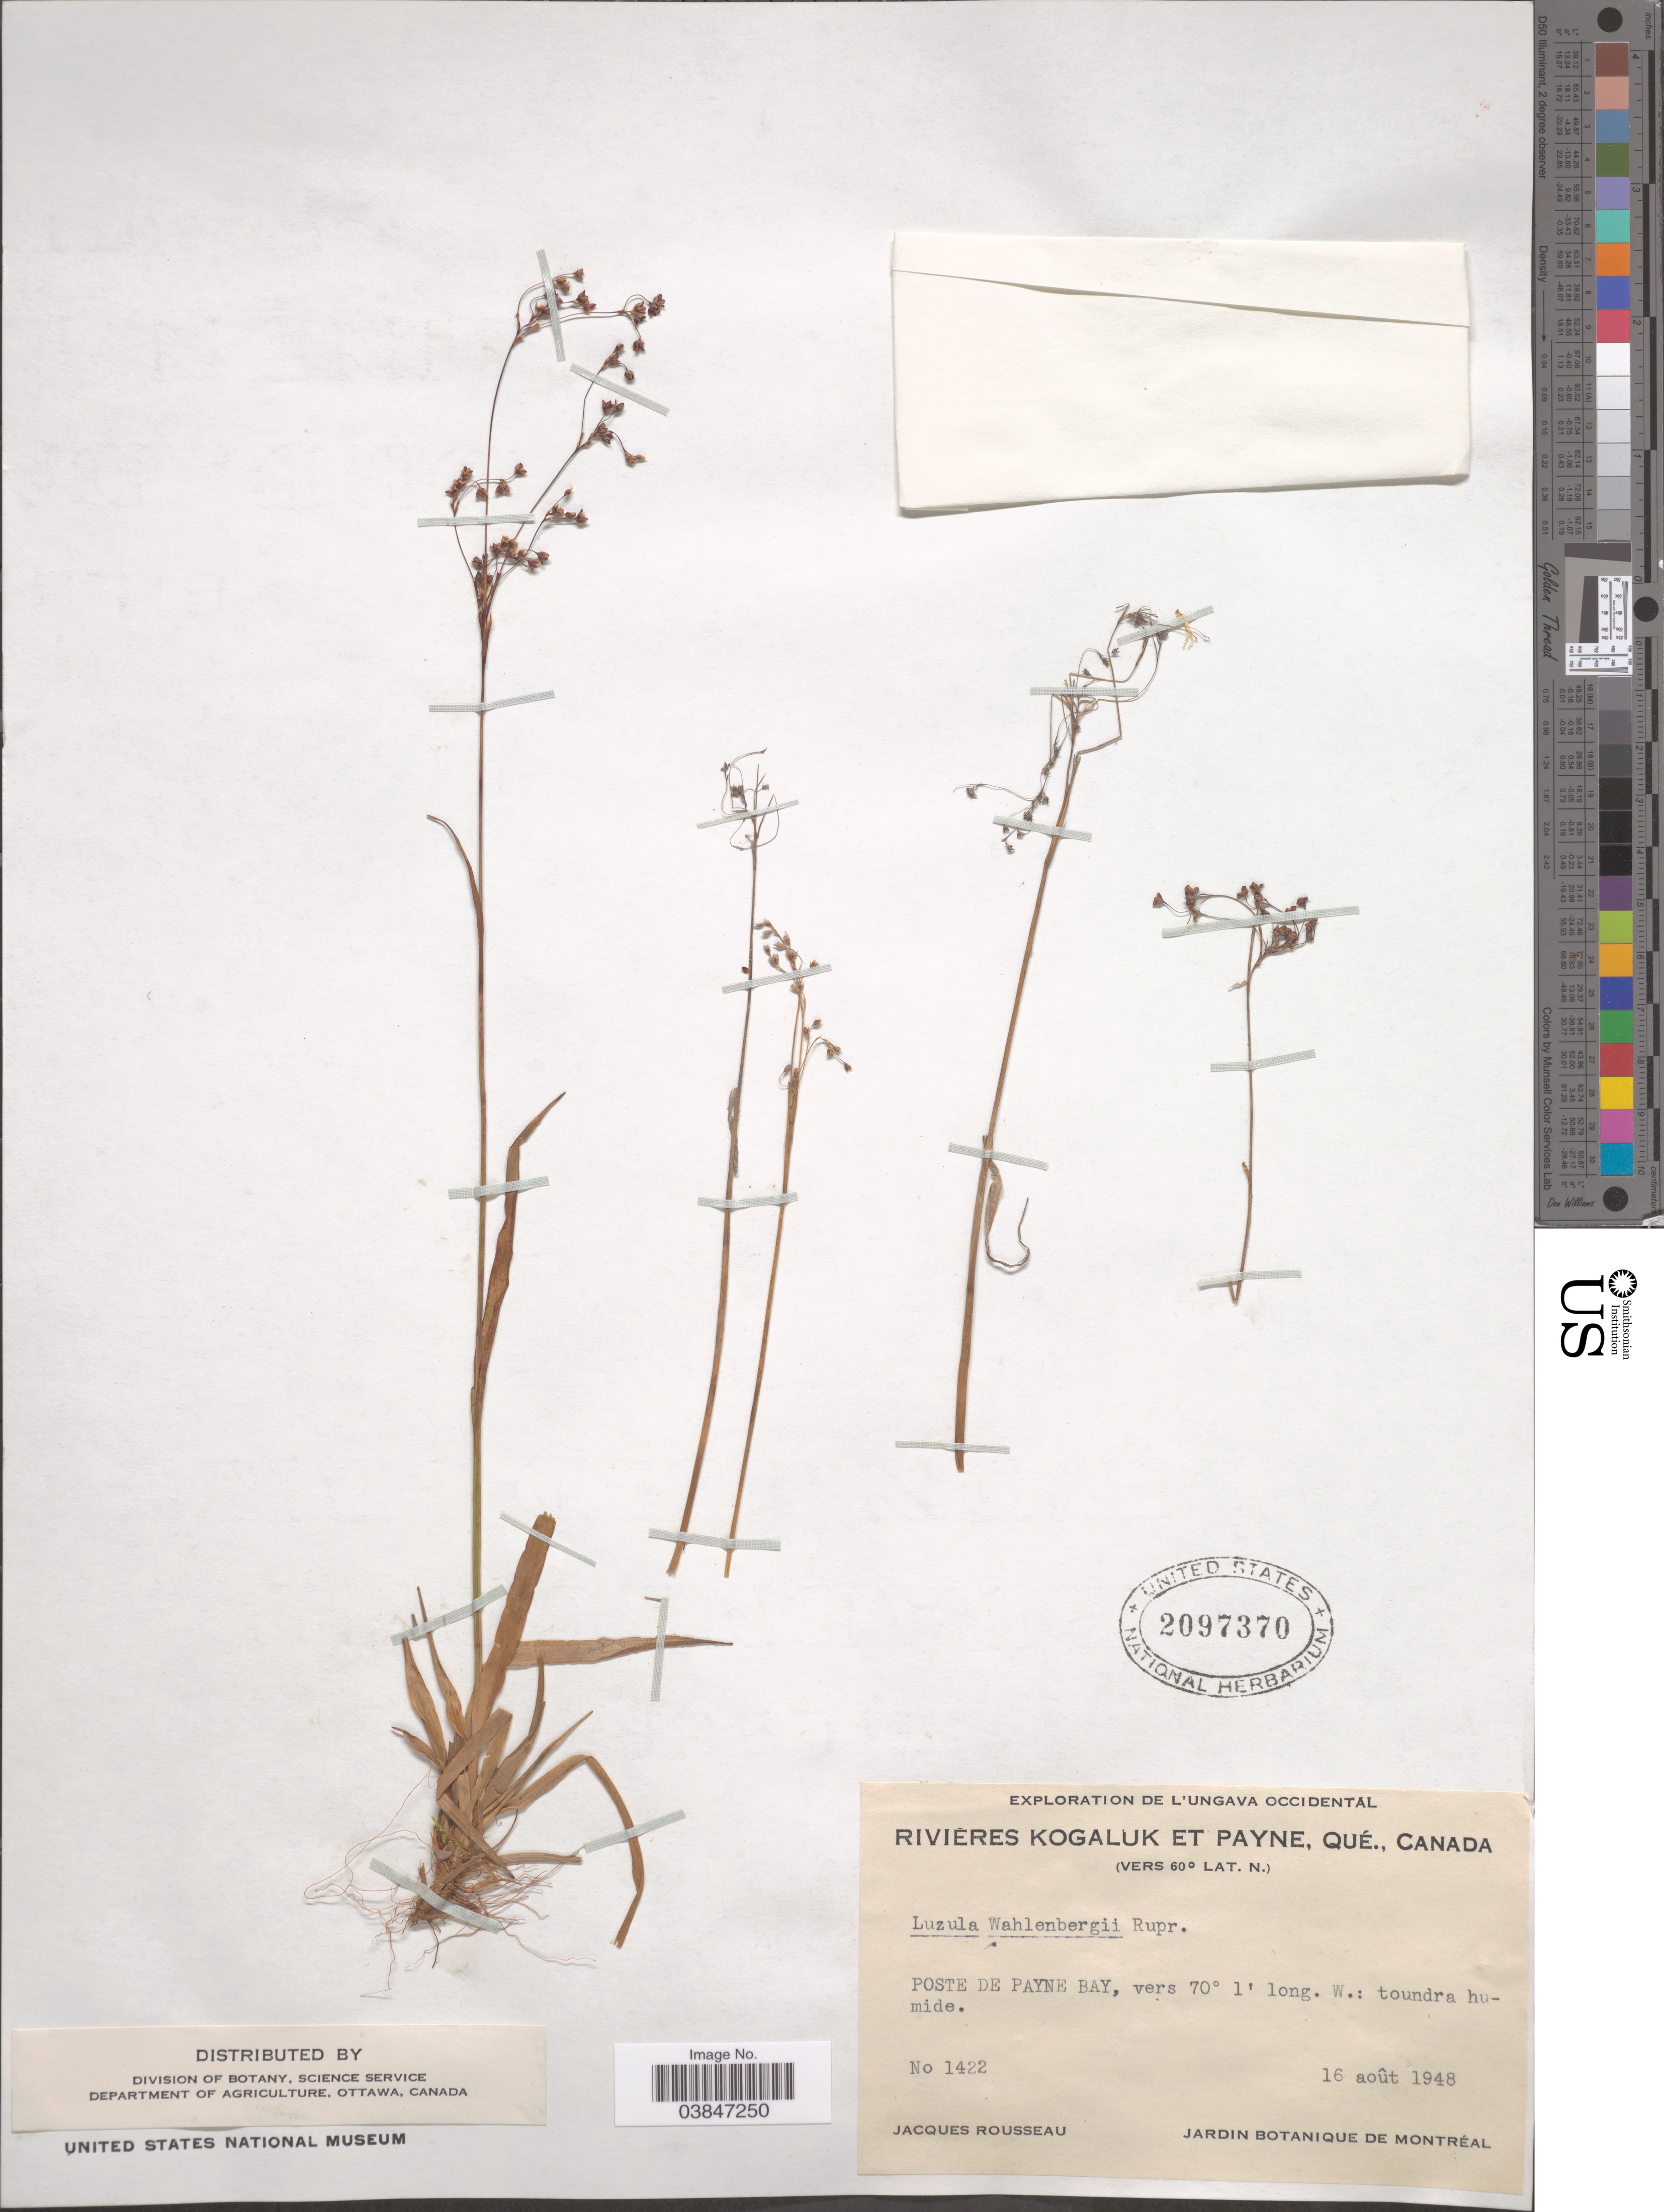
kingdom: Plantae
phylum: Tracheophyta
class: Liliopsida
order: Poales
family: Juncaceae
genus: Luzula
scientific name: Luzula wahlenbergii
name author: Rupr.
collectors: J. Rousseau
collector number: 1422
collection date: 1948-08-16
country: Canada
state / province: Quebec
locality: L'Ungava Occidental. Rivieres Kogaluk et Payne. Poste de Payne Bay: toundra humide.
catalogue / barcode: US 2097370